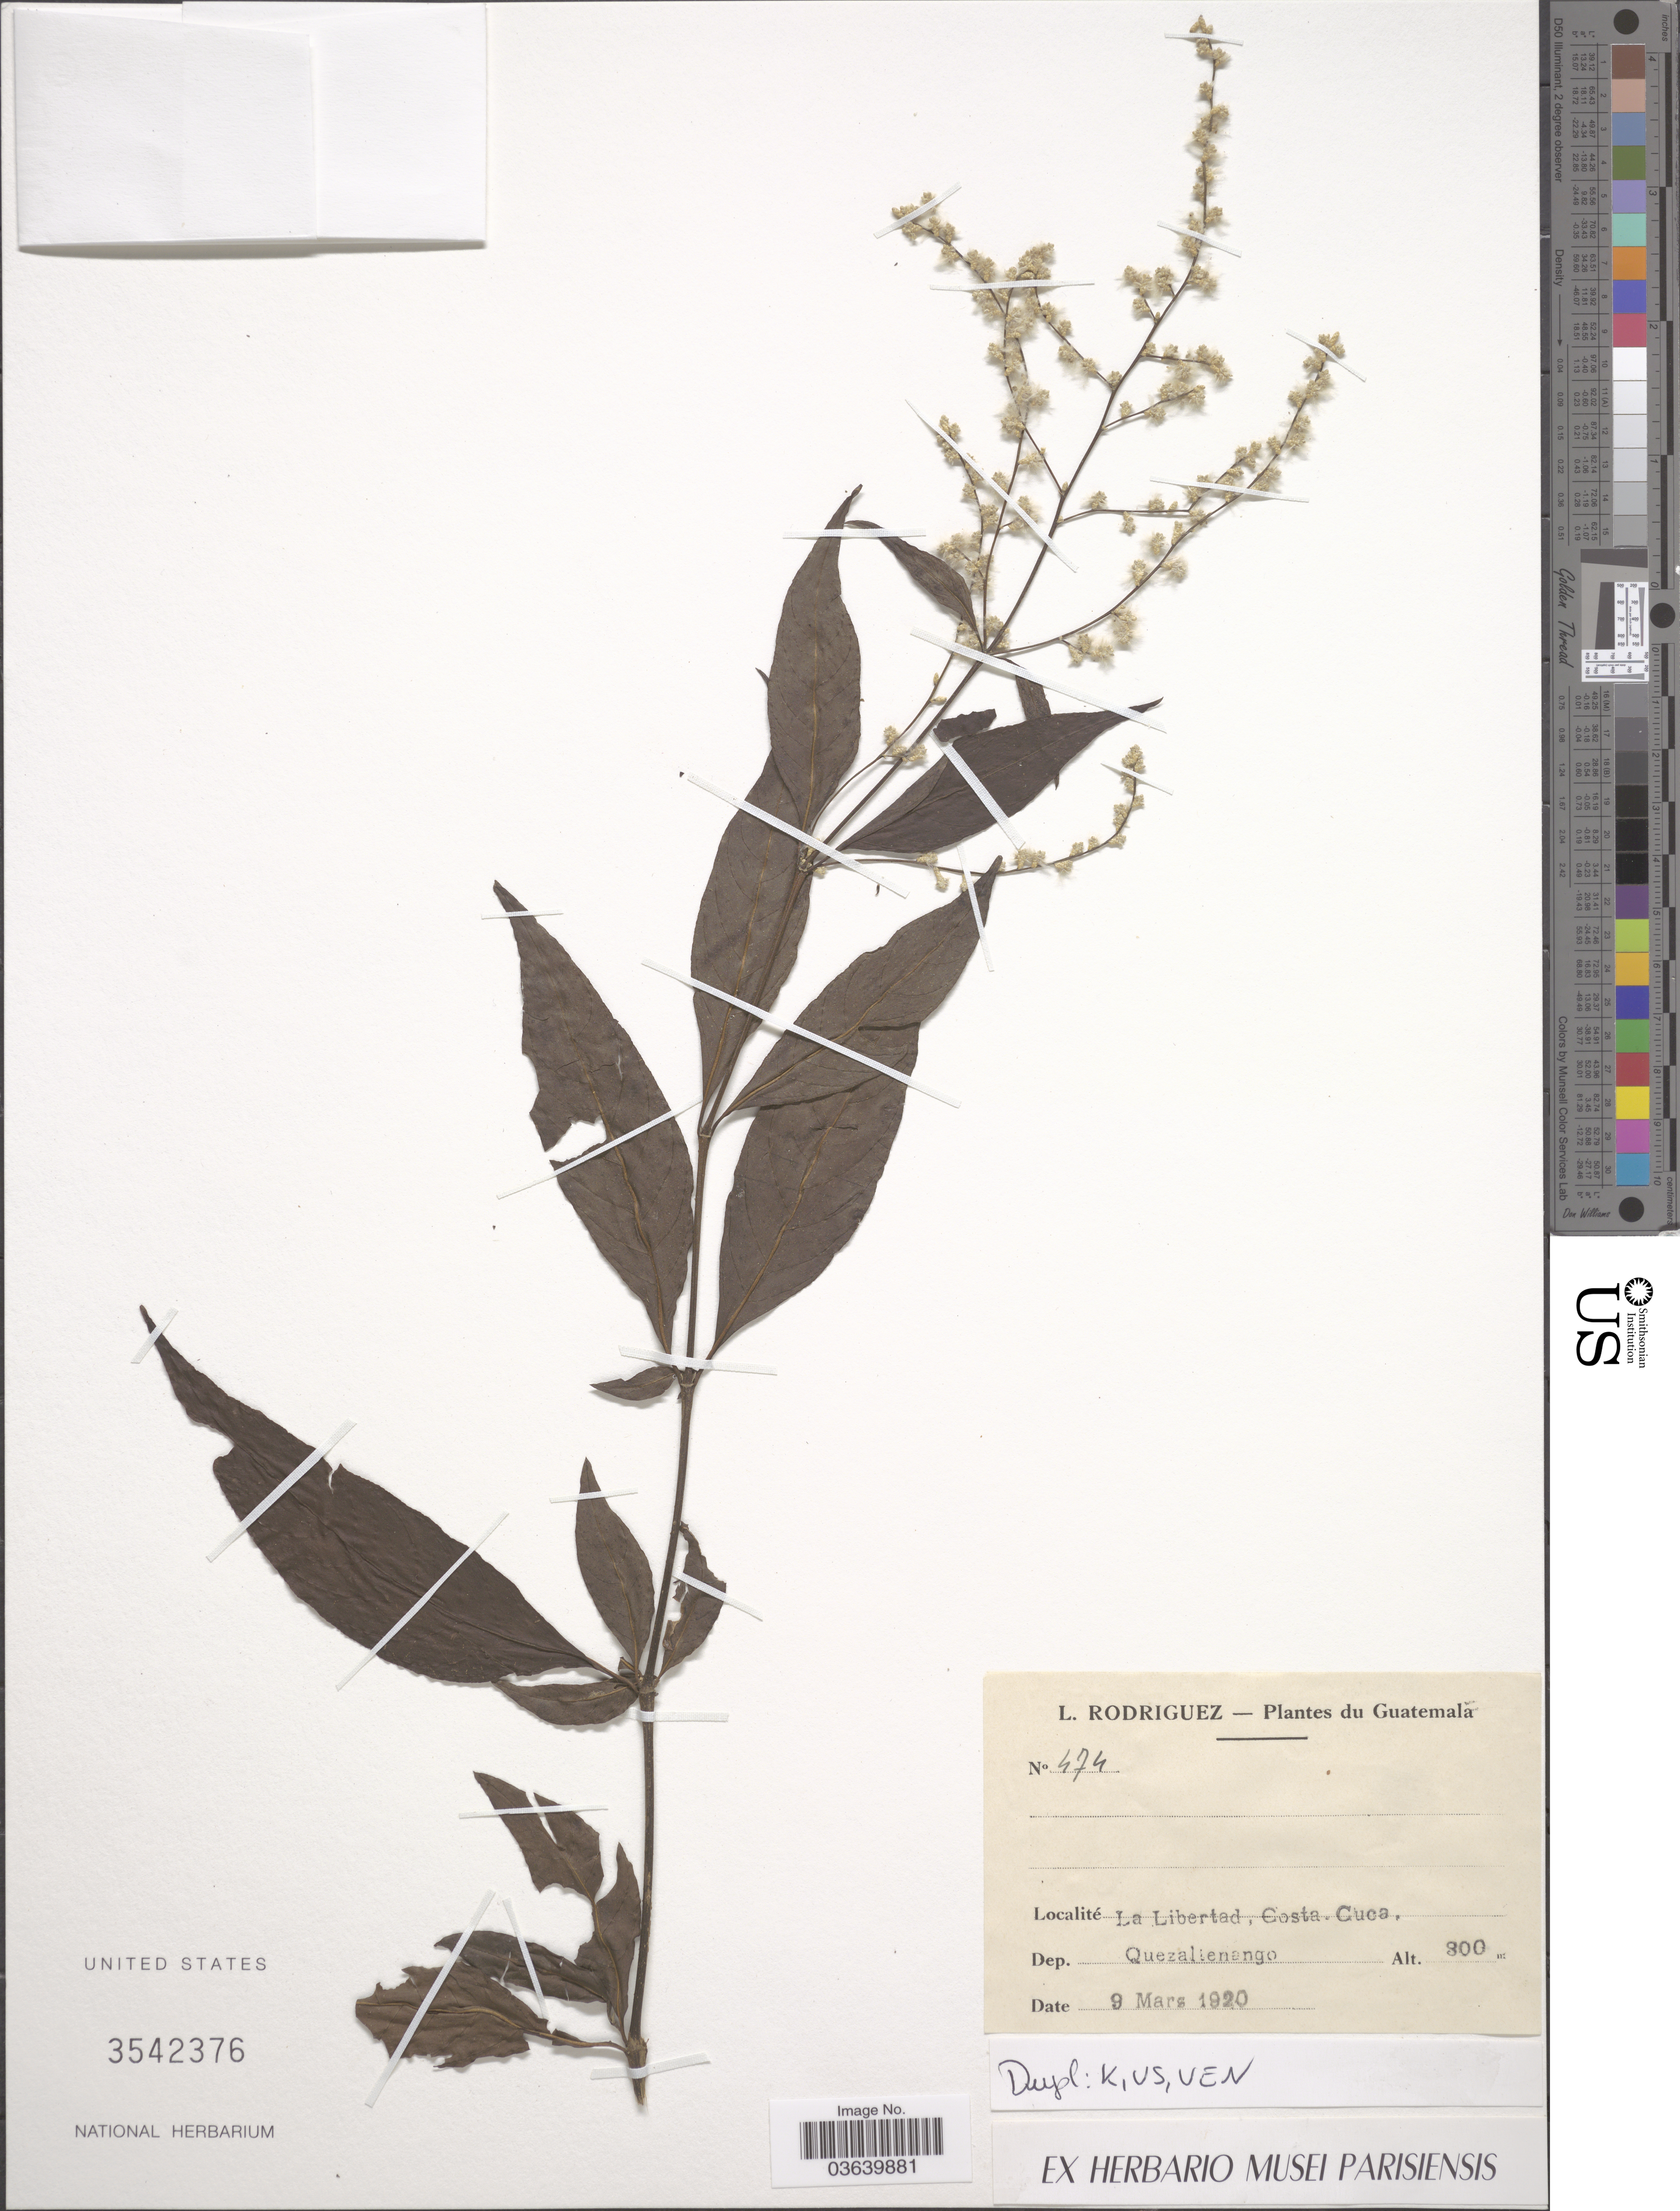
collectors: L. Rodriguez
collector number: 474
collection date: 1920-03-09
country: Guatemala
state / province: Quetzaltenango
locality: La Libertad, Costa Cuca. Dep. Quezaltenango.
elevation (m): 800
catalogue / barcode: US 3542376